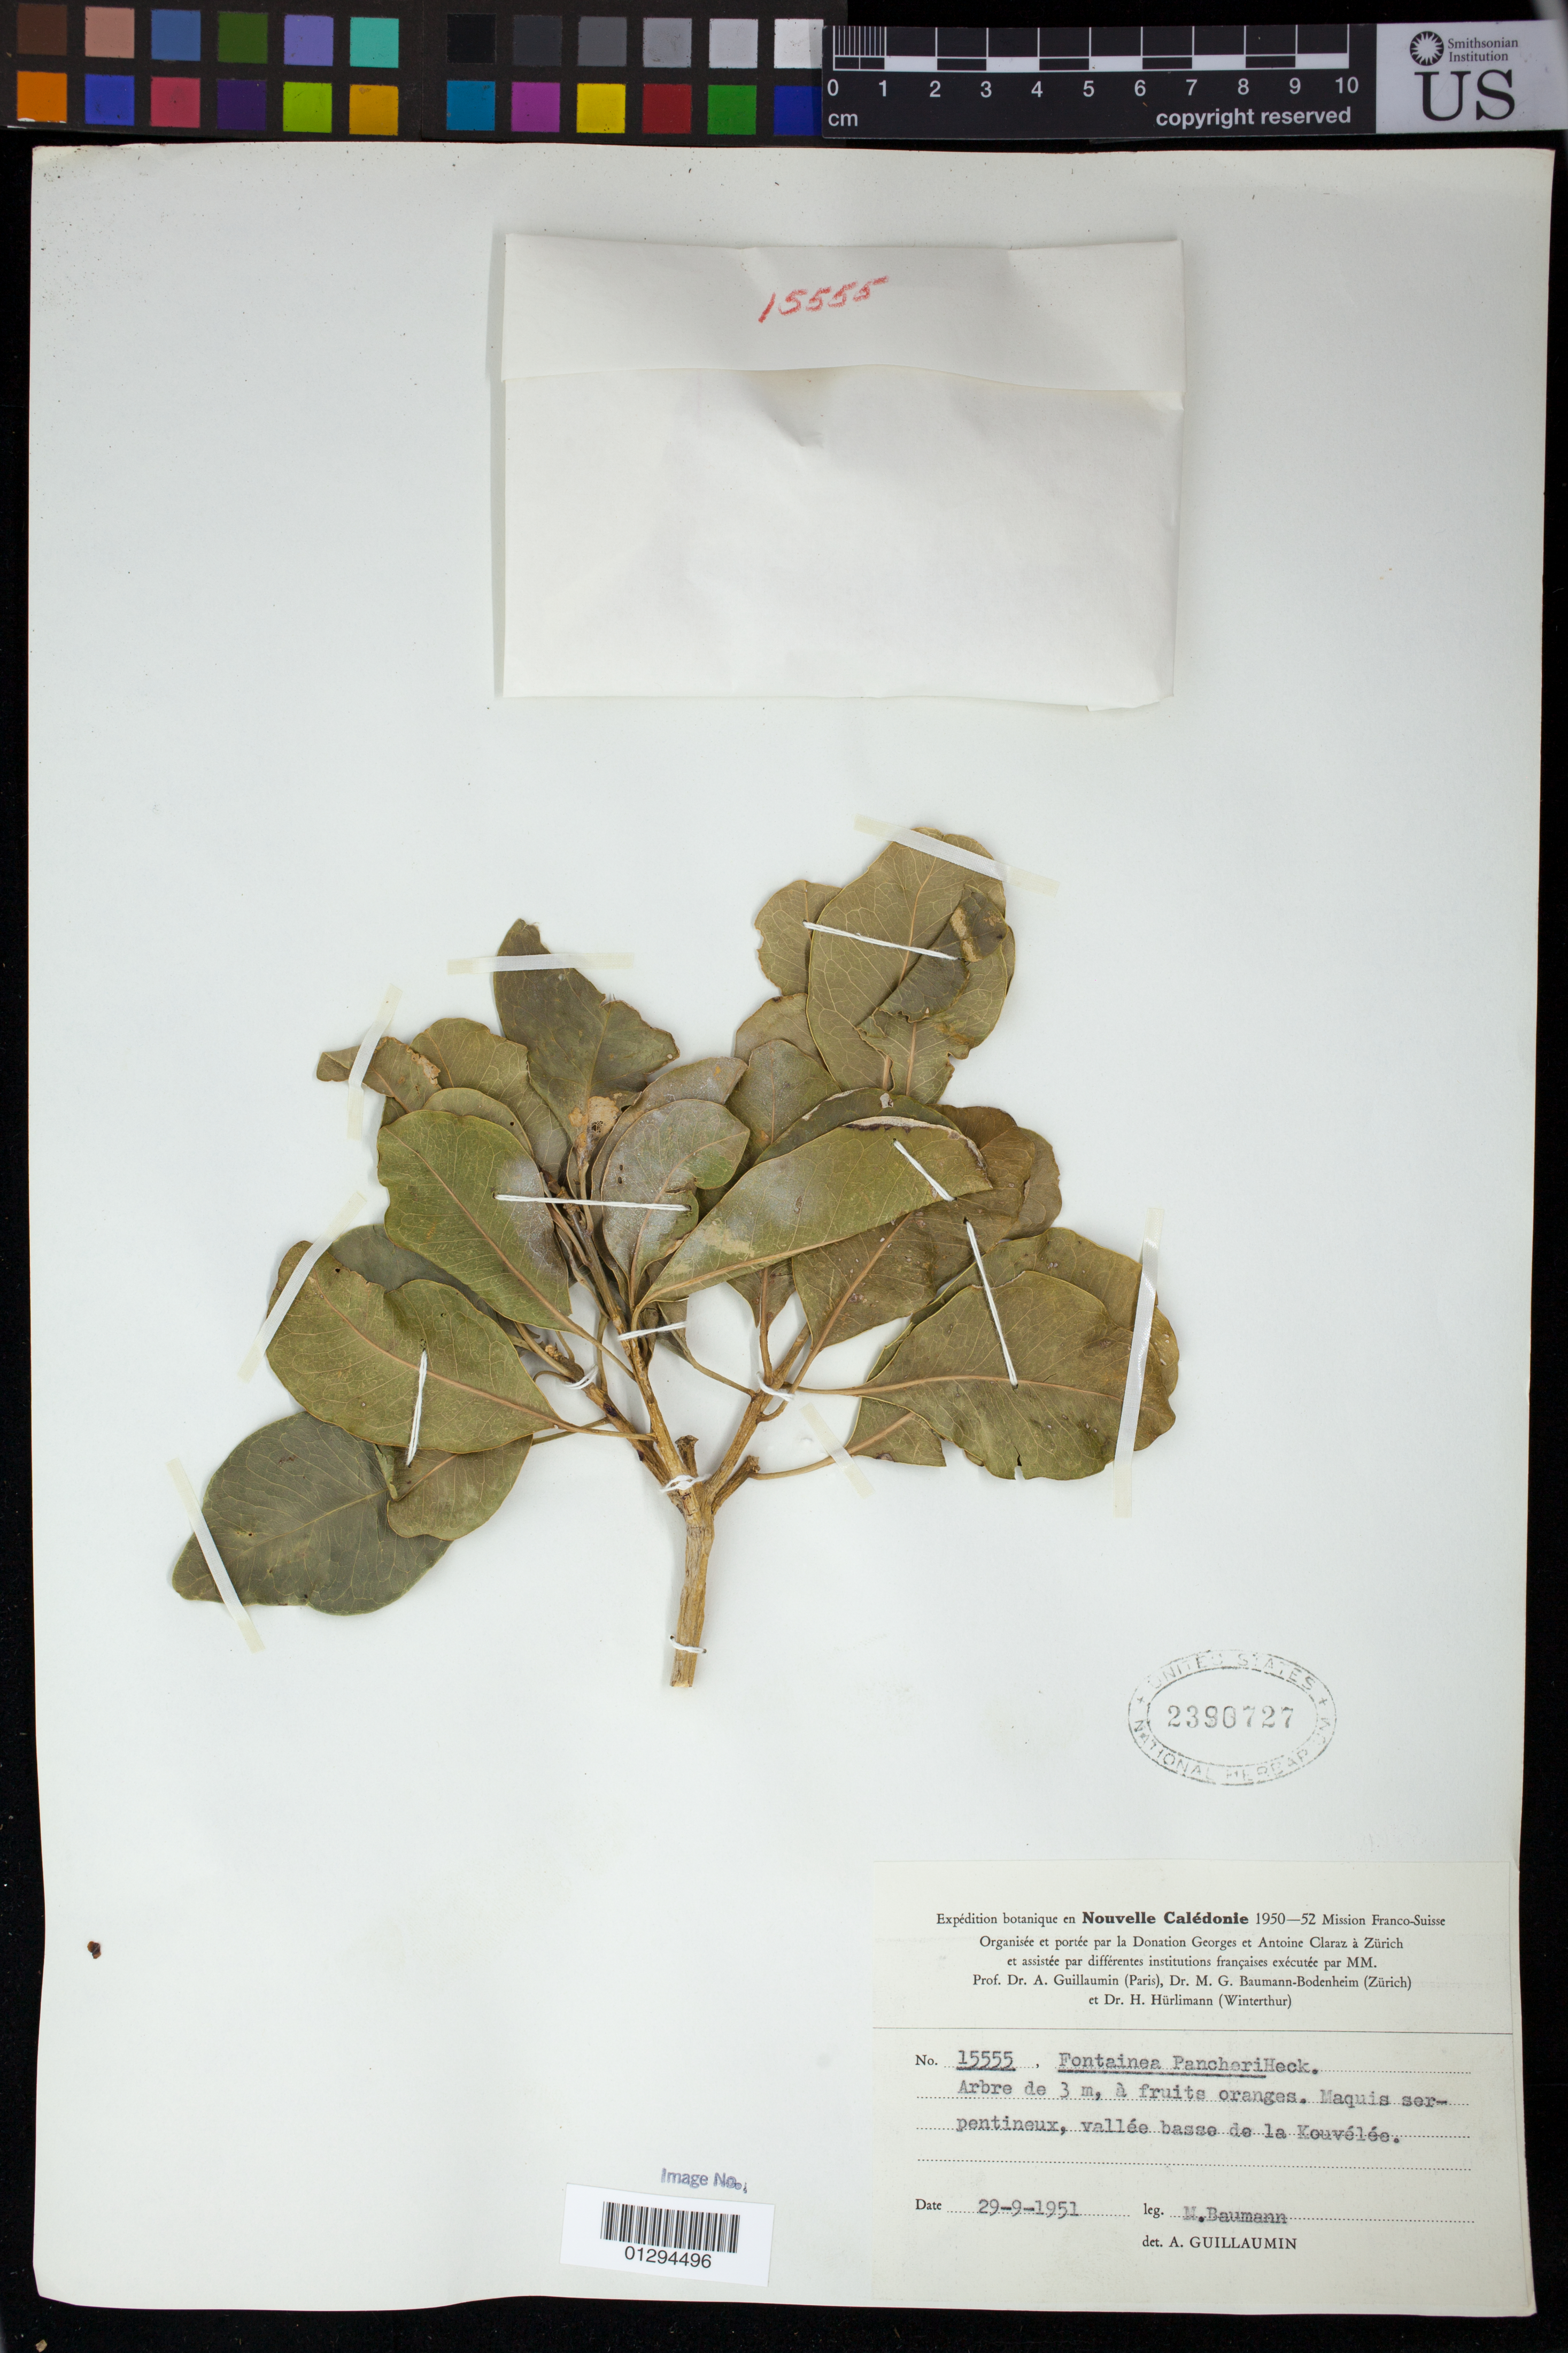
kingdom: Plantae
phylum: Tracheophyta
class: Magnoliopsida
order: Malpighiales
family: Euphorbiaceae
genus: Fontainea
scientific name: Fontainea pancheri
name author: (Baill.) Heckel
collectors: M. Baumann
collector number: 15555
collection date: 1951-09-29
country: New Caledonia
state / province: Grande Terre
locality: Maquis serpentineux, vallee basse de la Kouvelee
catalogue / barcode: US 2390727